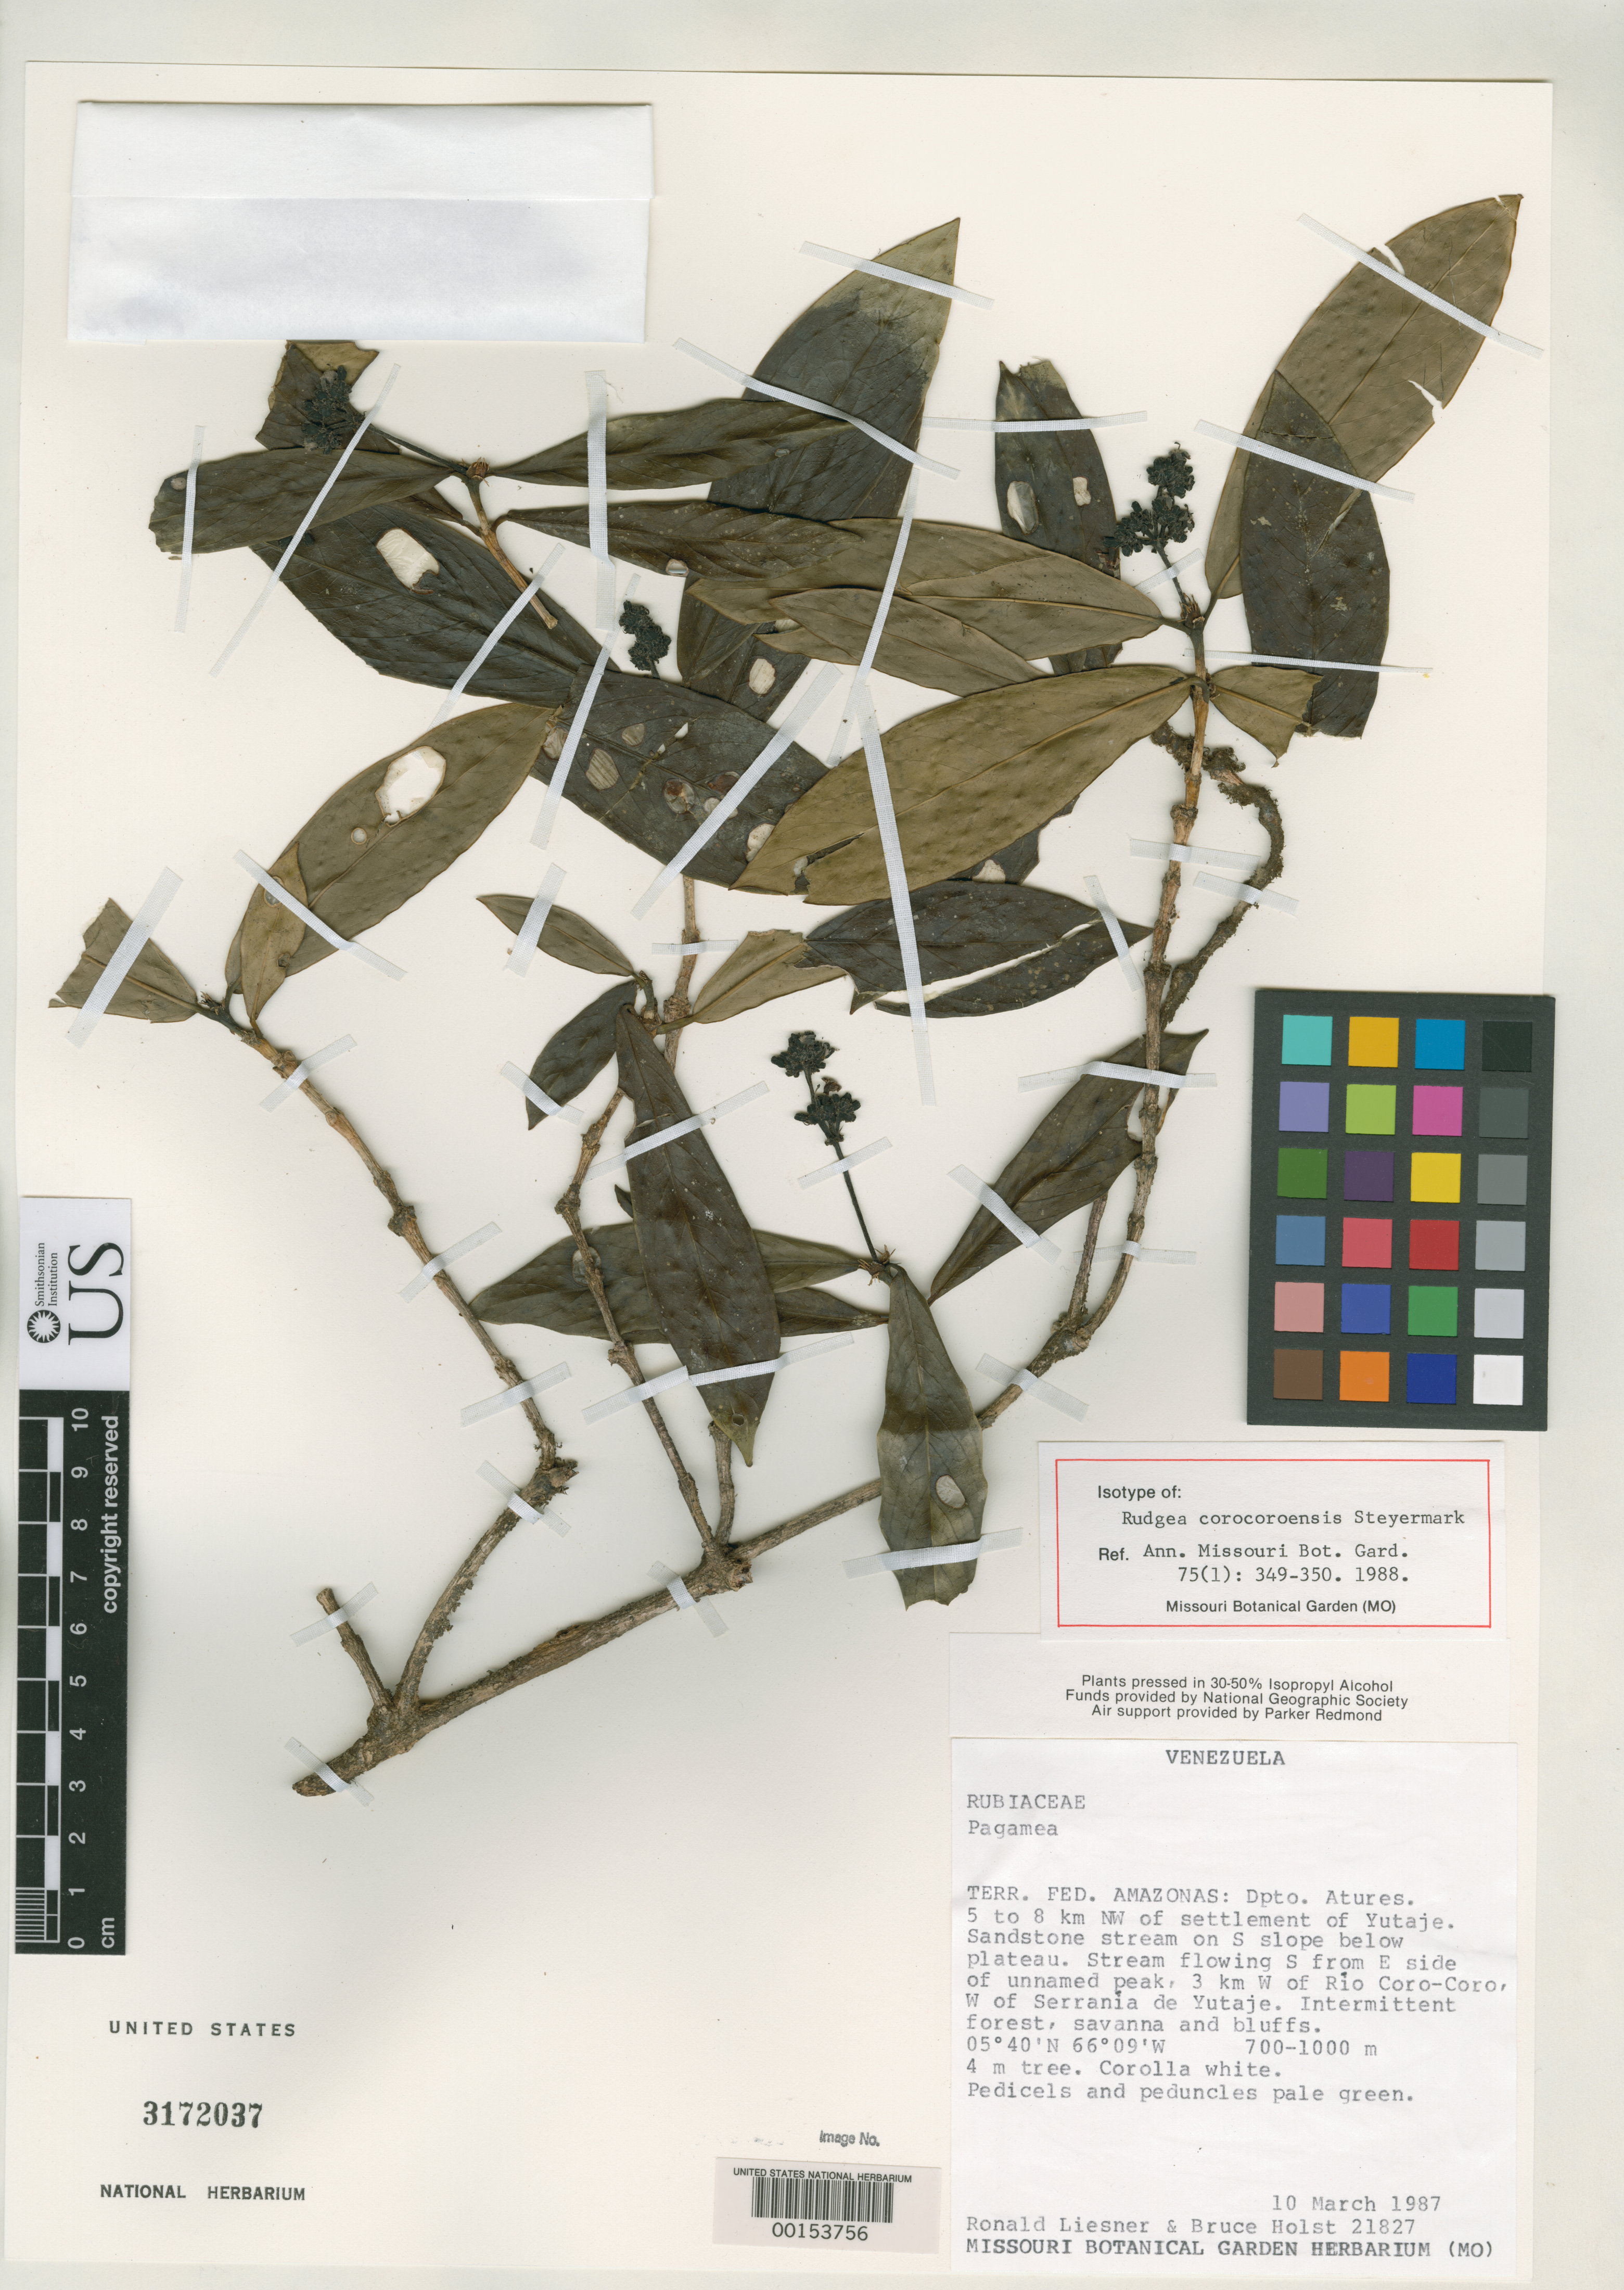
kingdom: Plantae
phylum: Tracheophyta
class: Magnoliopsida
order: Gentianales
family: Rubiaceae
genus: Rudgea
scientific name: Rudgea corocoroensis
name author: Steyerm.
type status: Isotype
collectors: R. L. Liesner & B. Holst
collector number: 21827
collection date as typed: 10 Mar 1987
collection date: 1987-03-10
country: Venezuela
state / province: Amazonas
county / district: Atures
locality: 5 to 8 km NW of settlement of Yutaje, along stream on S slope below plateau, 3 km W of Rio Coro-Coro, W of Serrania de Yutaje.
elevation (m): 750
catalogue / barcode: US 3172037